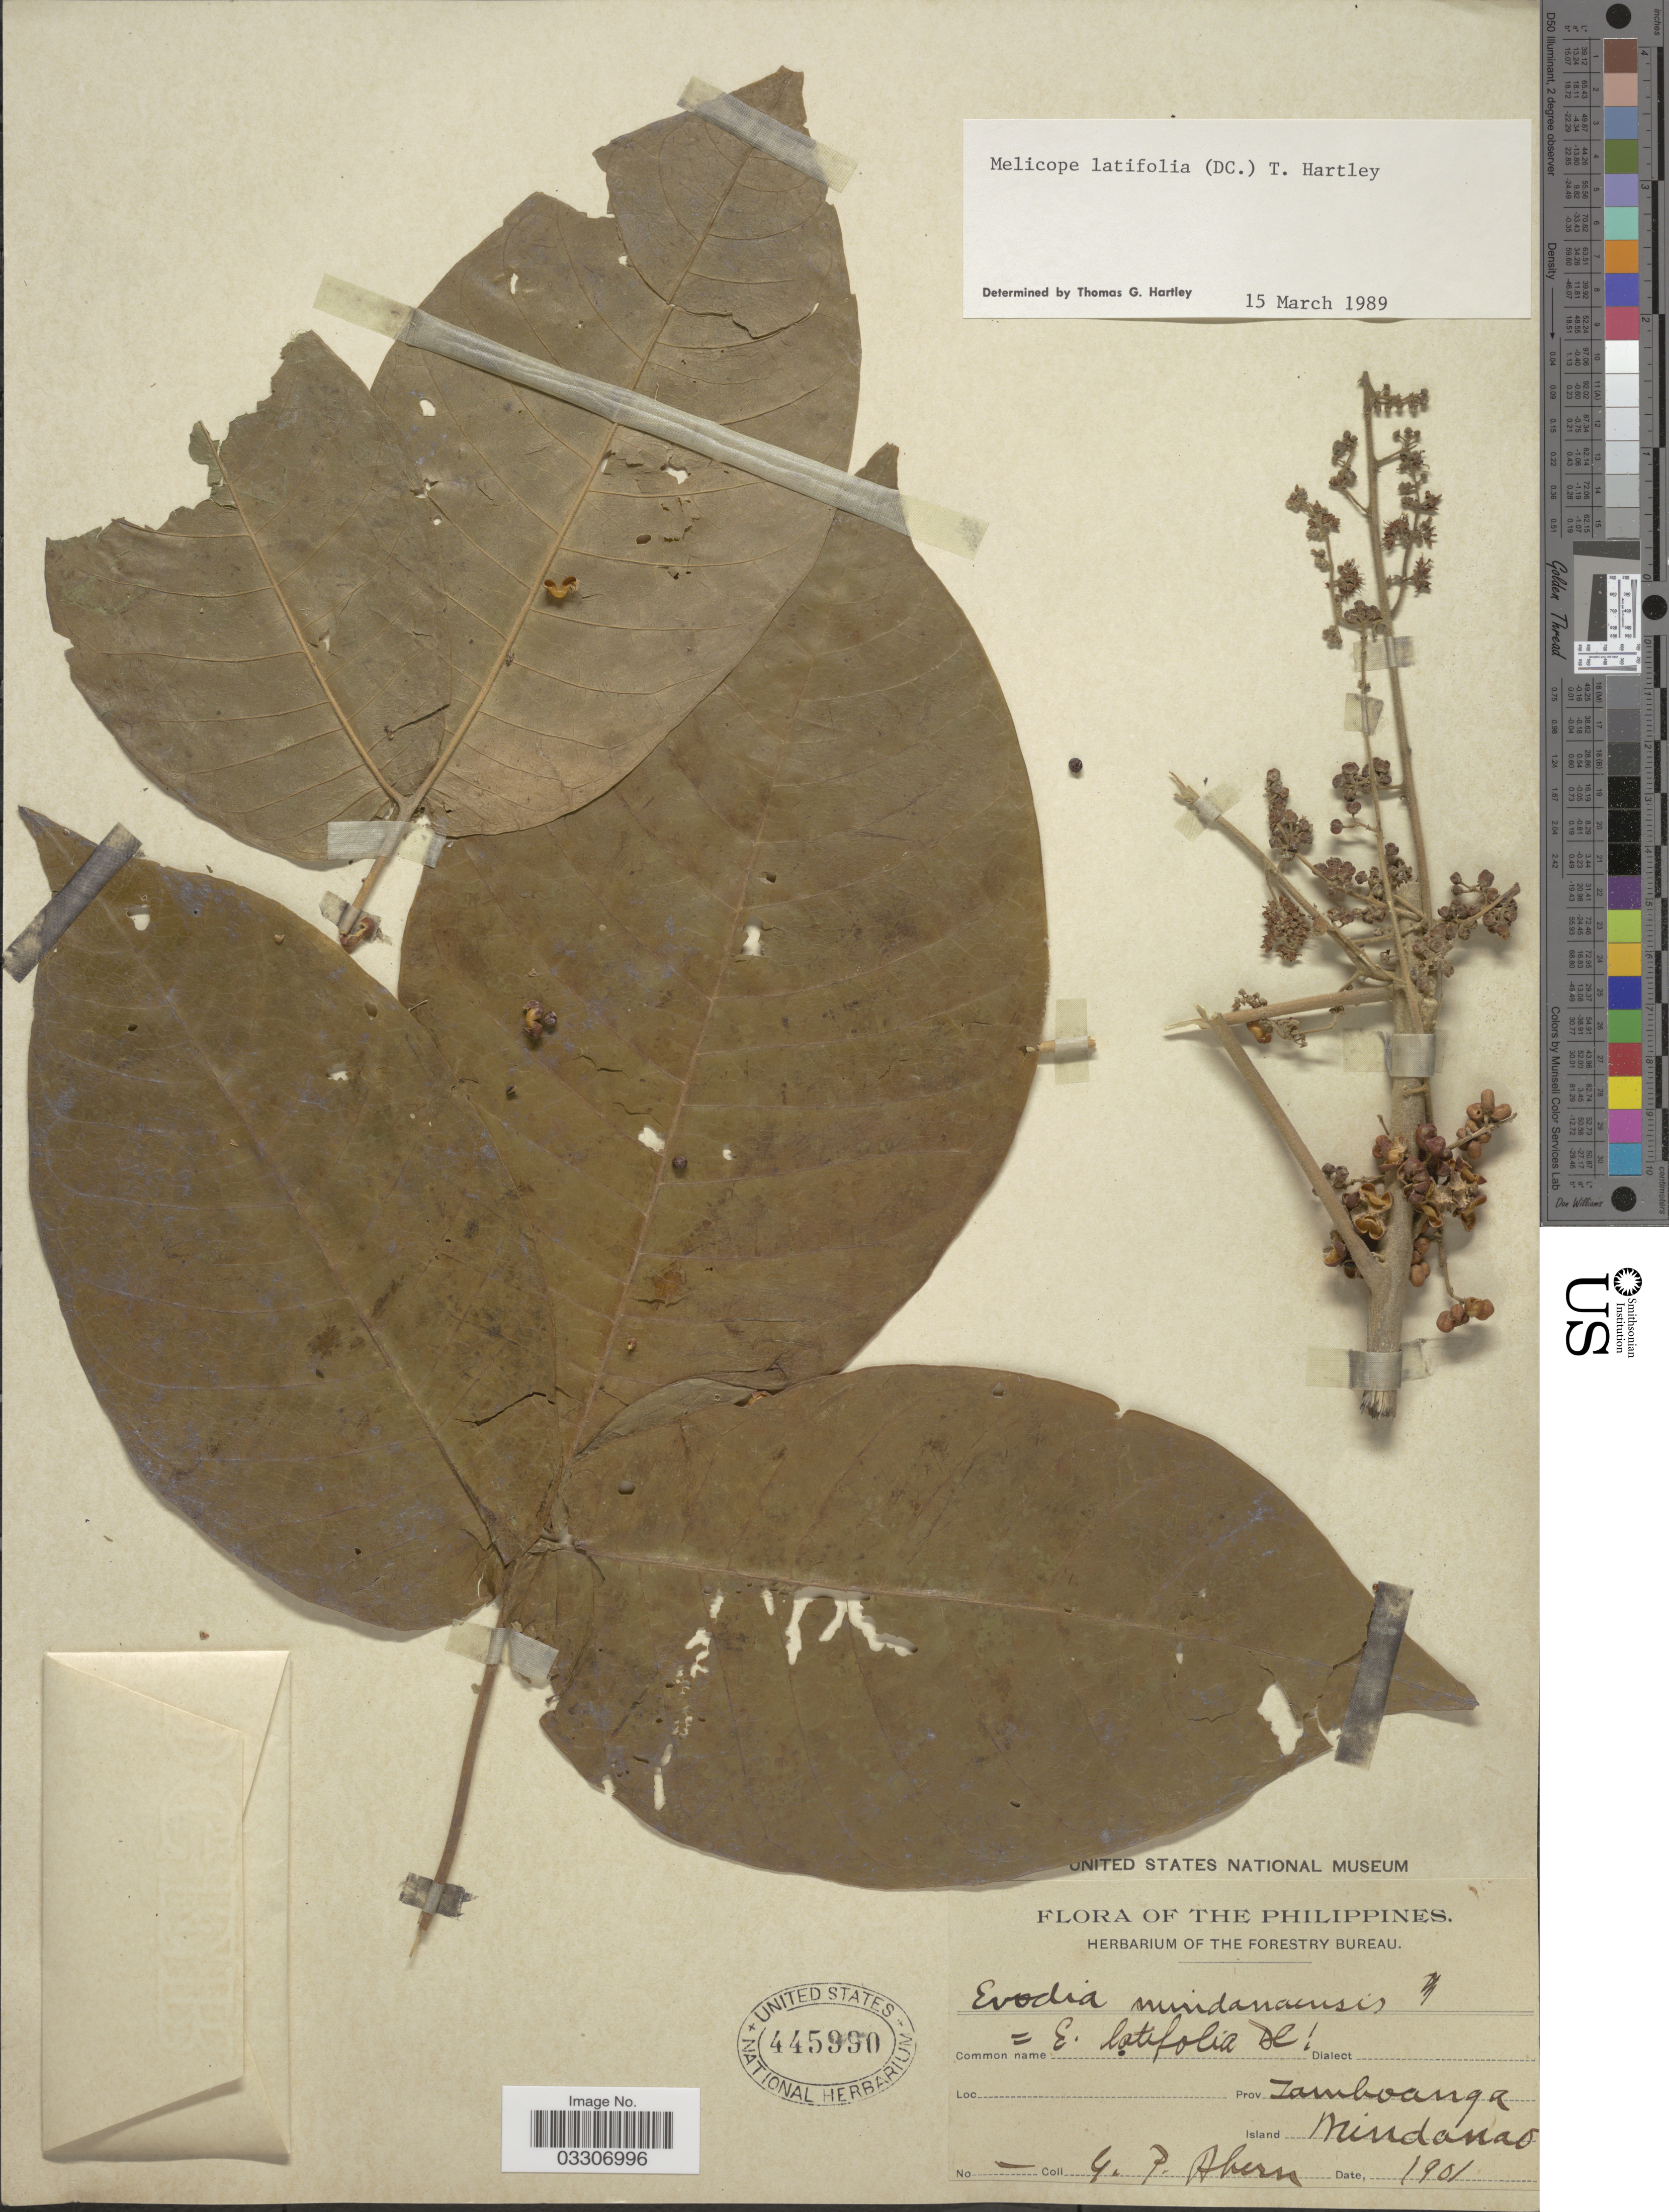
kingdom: Plantae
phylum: Tracheophyta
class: Magnoliopsida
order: Sapindales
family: Rutaceae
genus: Melicope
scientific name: Melicope latifolia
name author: (DC.) T.G. Hartley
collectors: G. Ahern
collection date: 1901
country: Philippines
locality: Prov. Zamboanga, Island Mindanao.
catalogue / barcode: US 445990